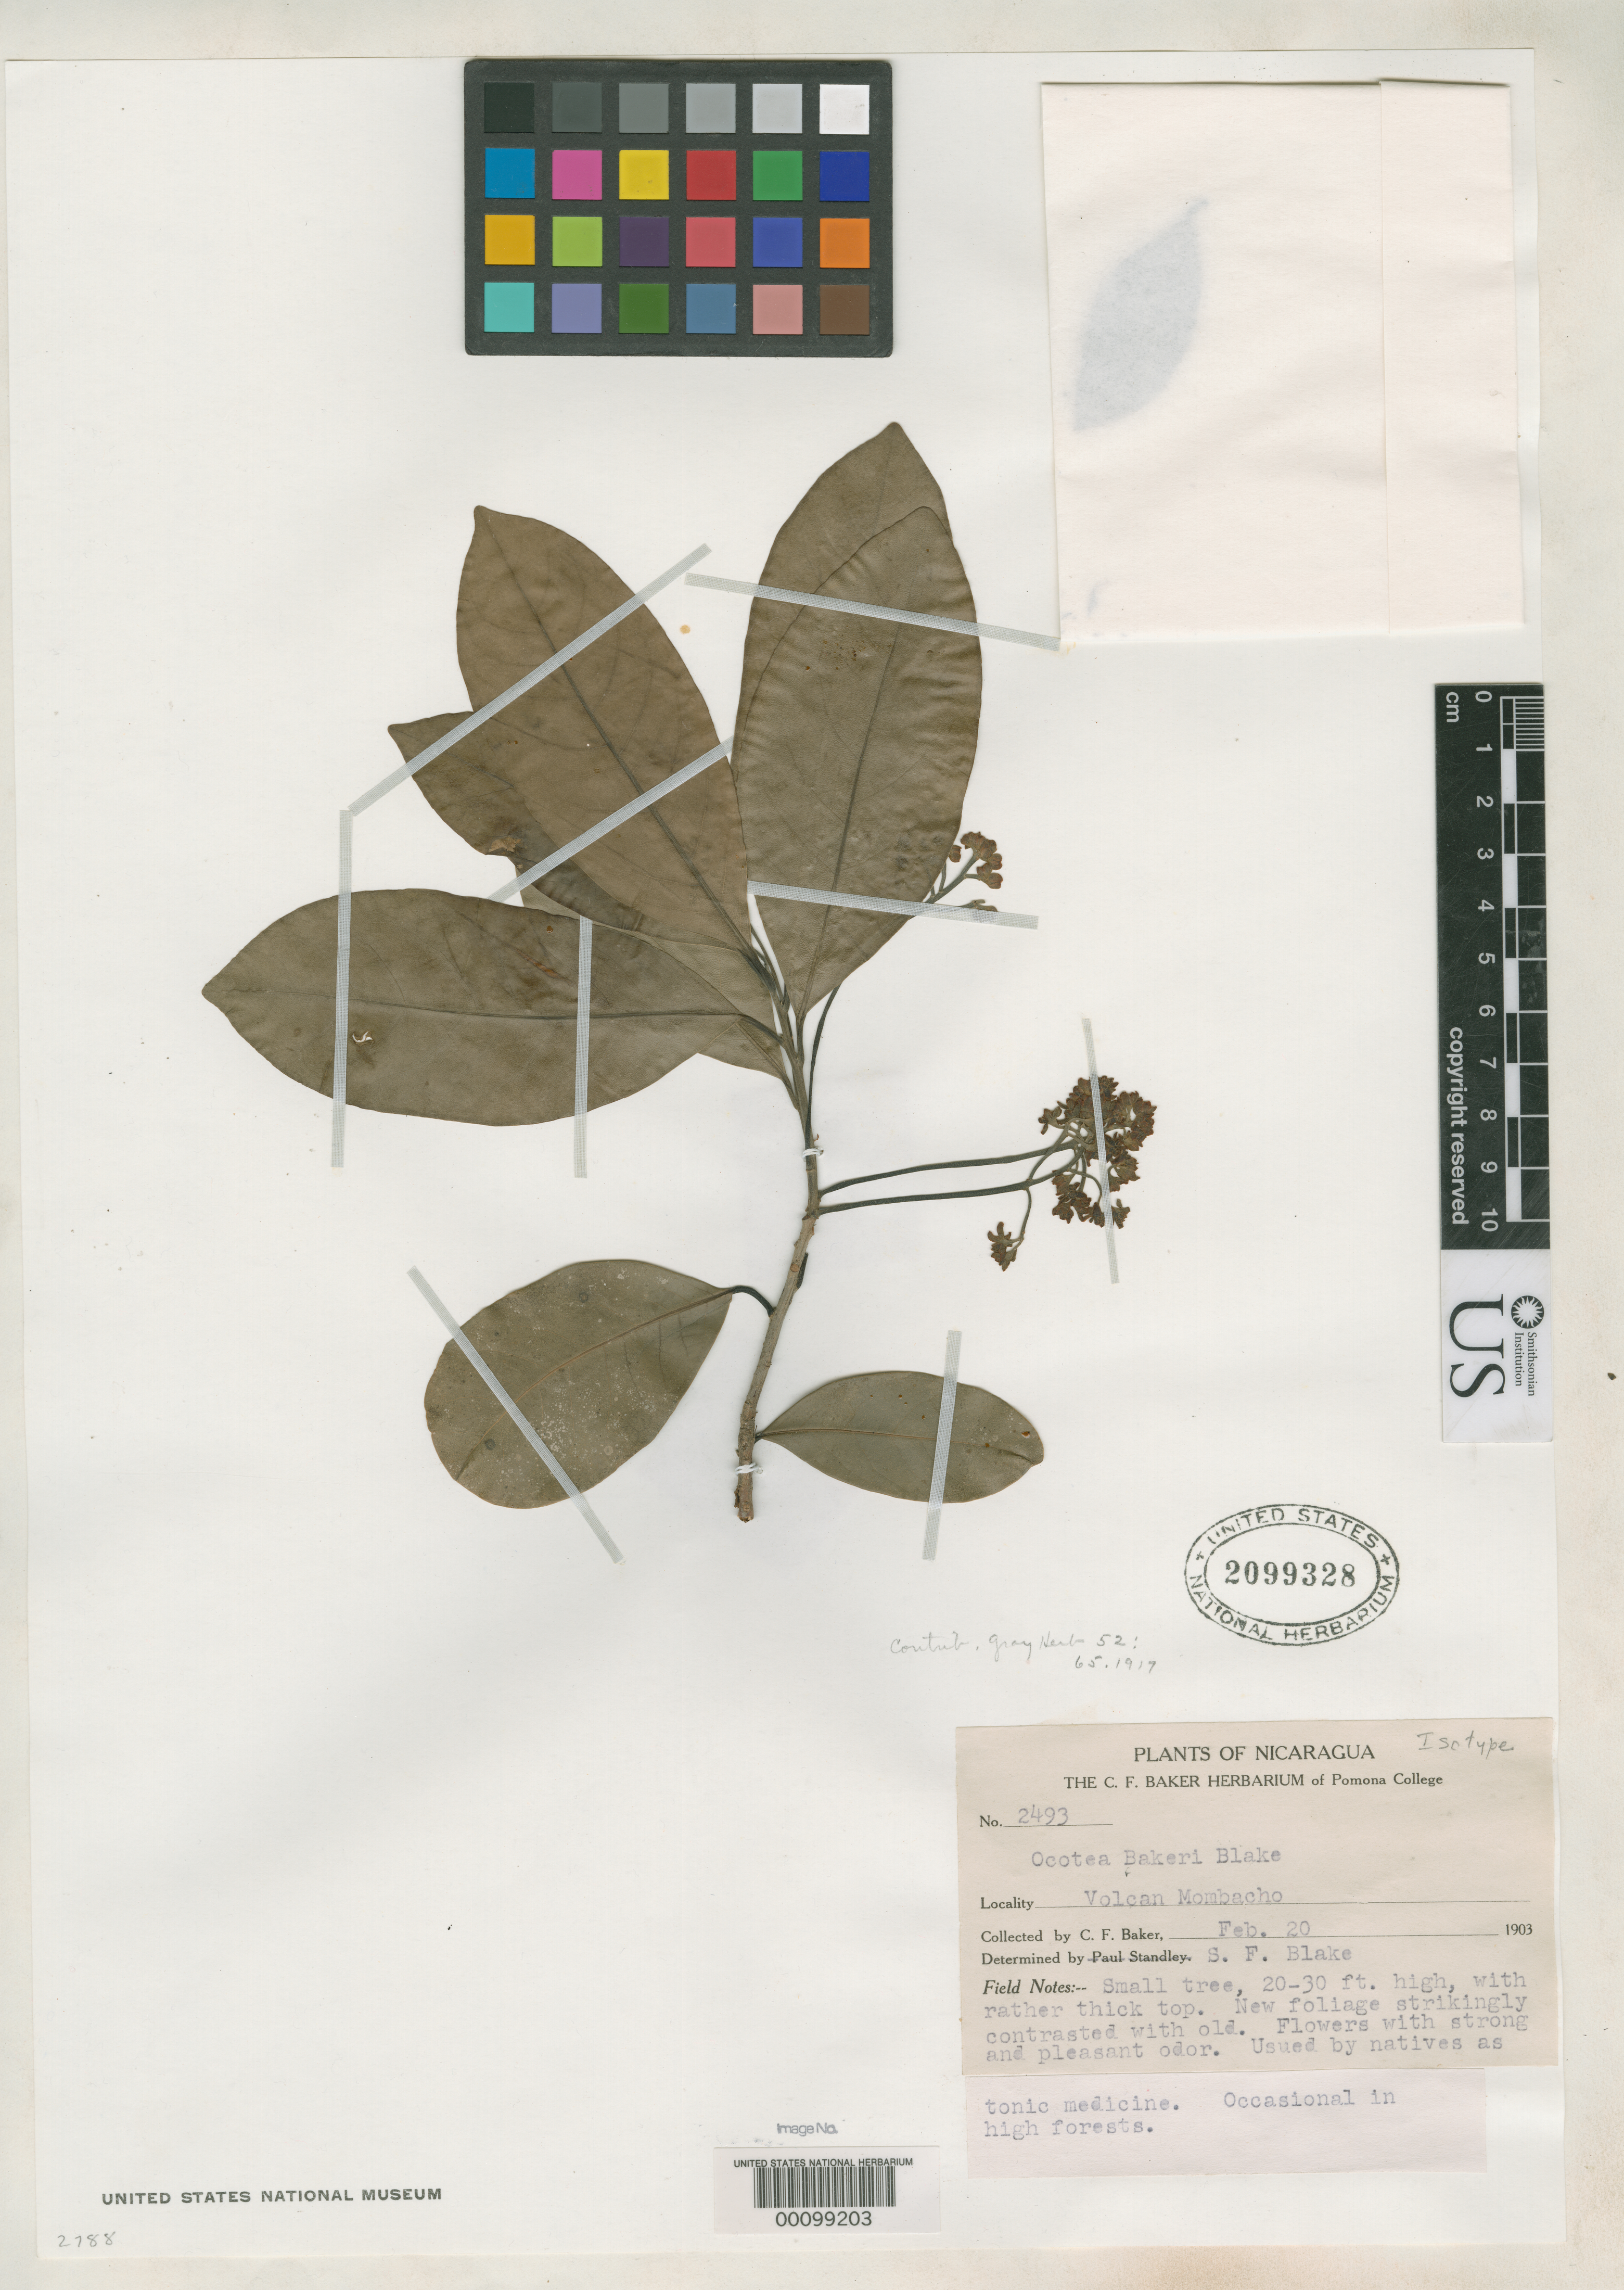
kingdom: Plantae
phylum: Tracheophyta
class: Magnoliopsida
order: Laurales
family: Lauraceae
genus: Ocotea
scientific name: Ocotea bakeri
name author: S.F. Blake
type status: Isotype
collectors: C. F. Baker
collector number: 2493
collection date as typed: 20 Feb 1903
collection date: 1903-02-20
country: Nicaragua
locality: Volcan Mombacho.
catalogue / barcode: US 2099328